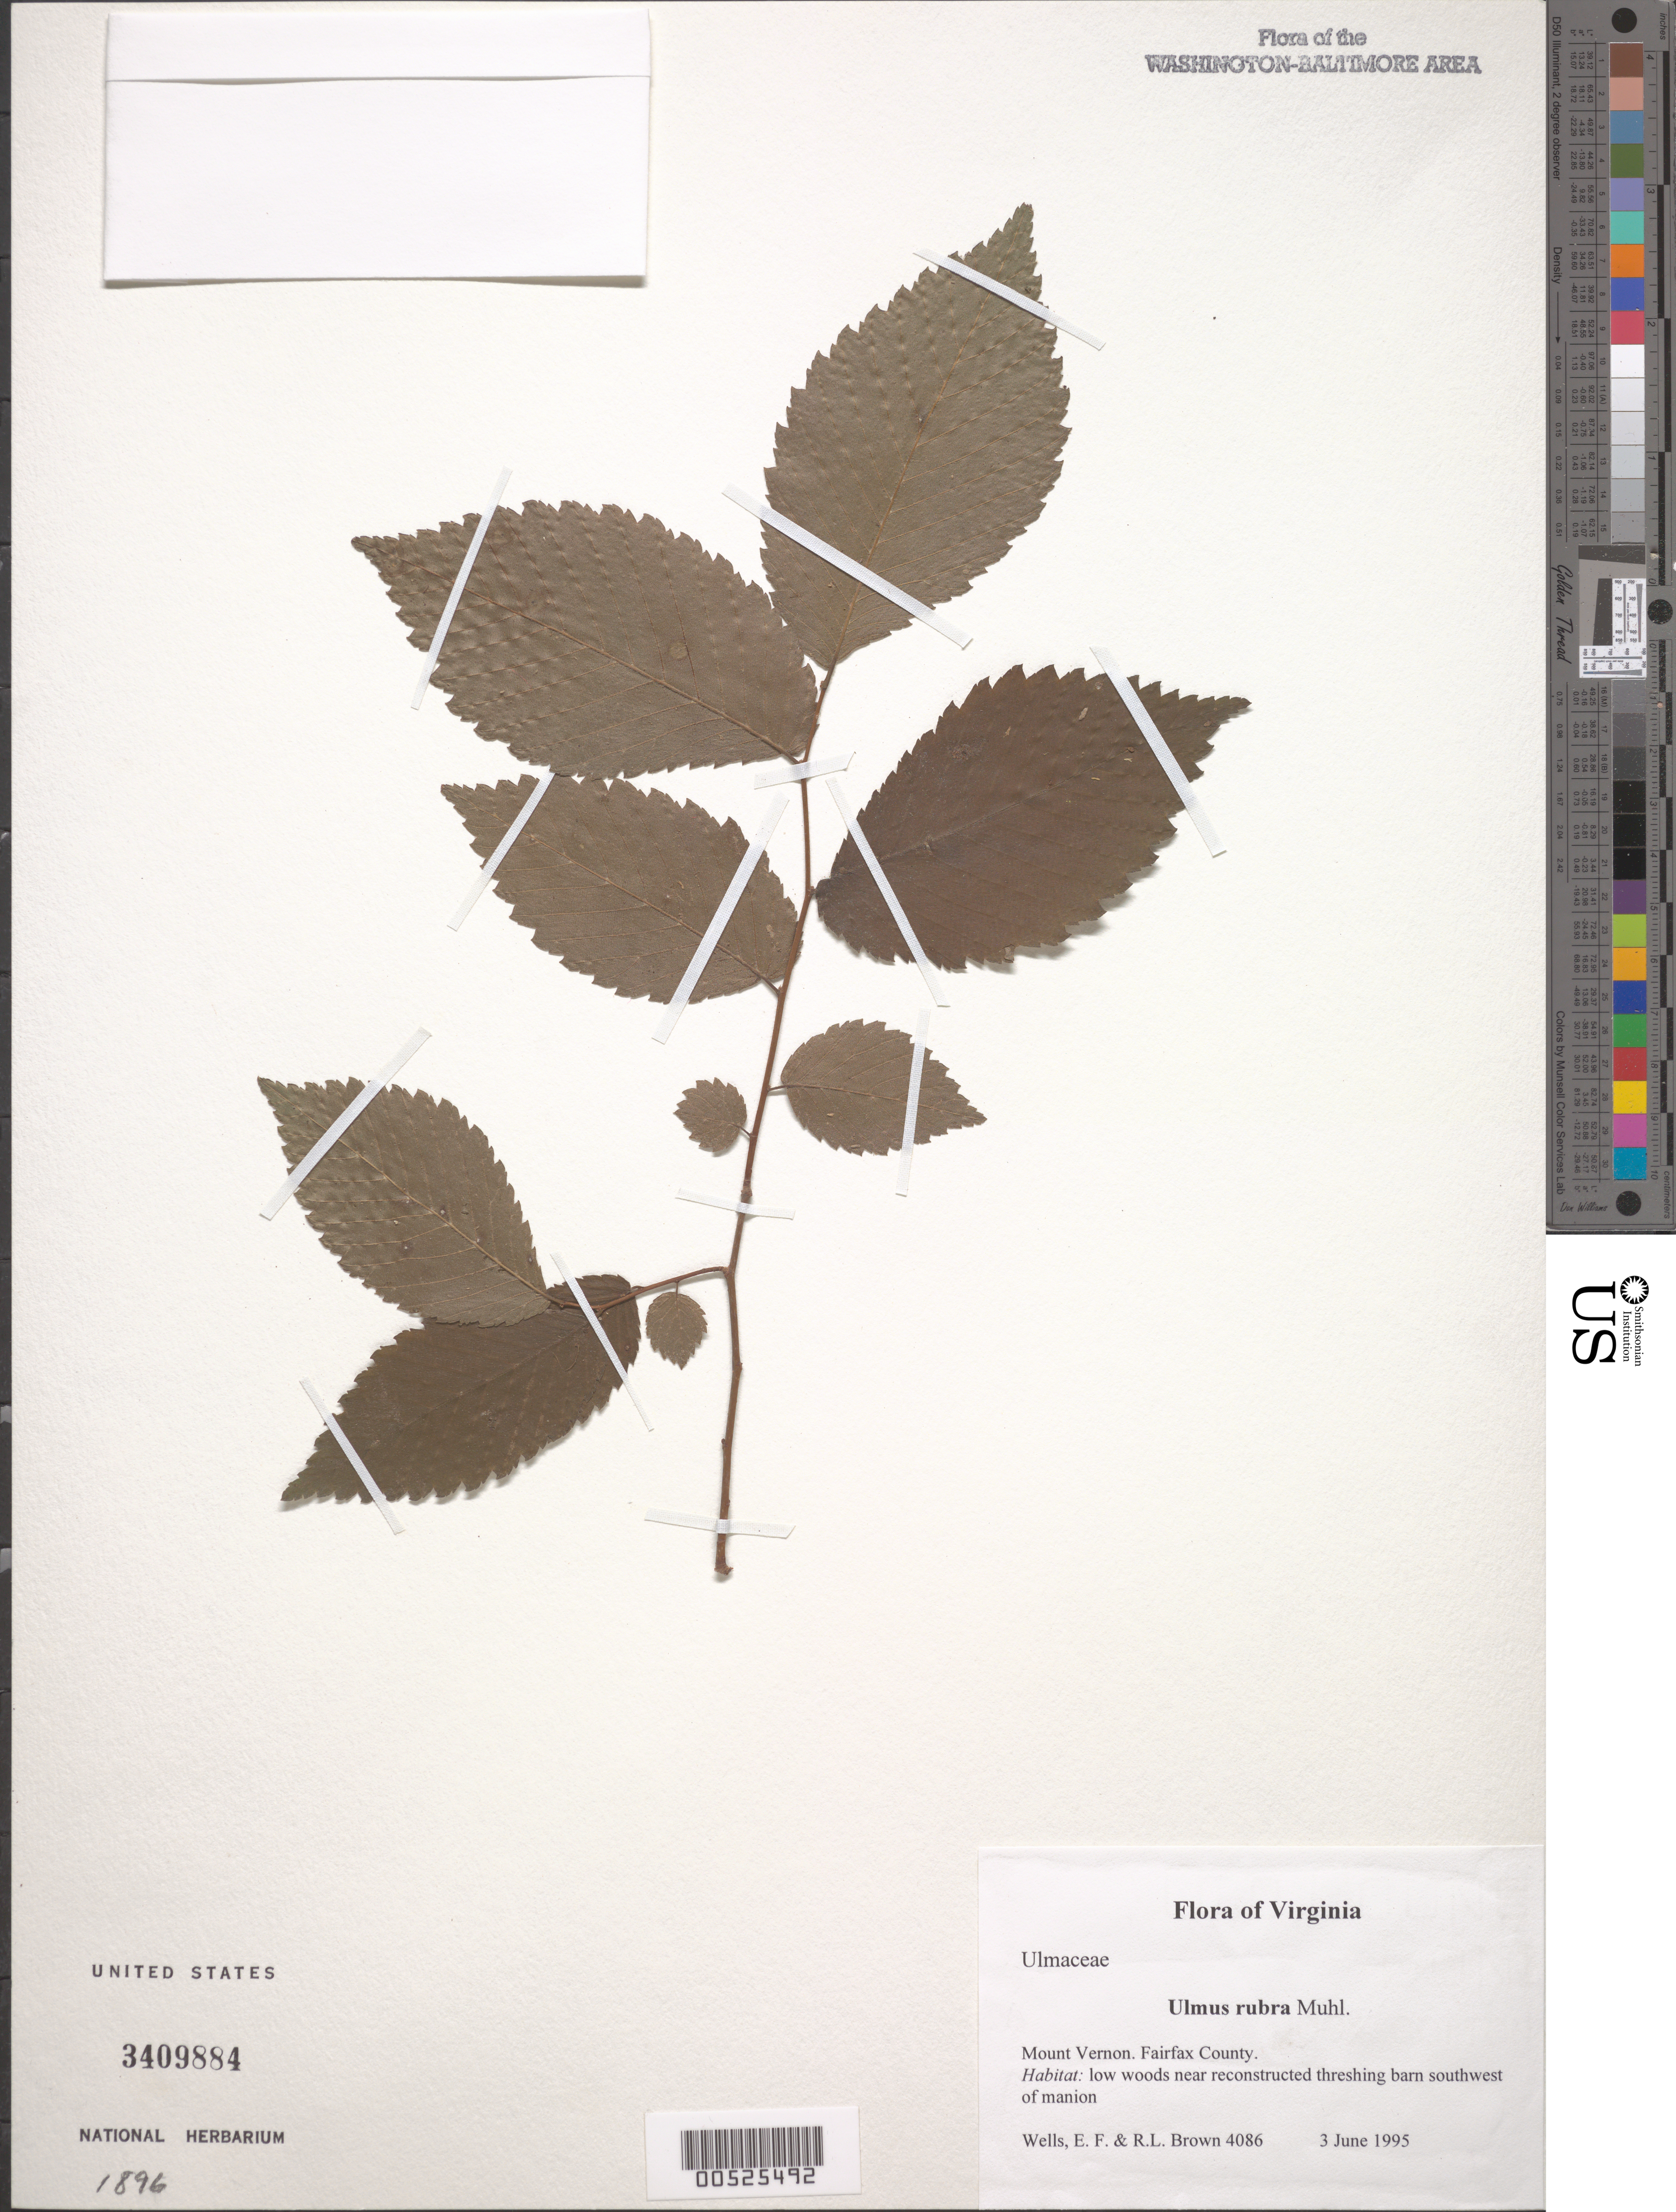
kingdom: Plantae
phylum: Tracheophyta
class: Magnoliopsida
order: Rosales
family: Ulmaceae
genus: Ulmus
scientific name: Ulmus rubra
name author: Muhl.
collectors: E. F. Wells & R. L. Brown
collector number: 4086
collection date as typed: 03 Jun 1995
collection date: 1995-06-03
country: United States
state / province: Virginia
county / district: Fairfax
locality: Mount Vernon. Near reconstructed threshing barn sw of mansion.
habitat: Low woods.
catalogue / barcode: US 3409884